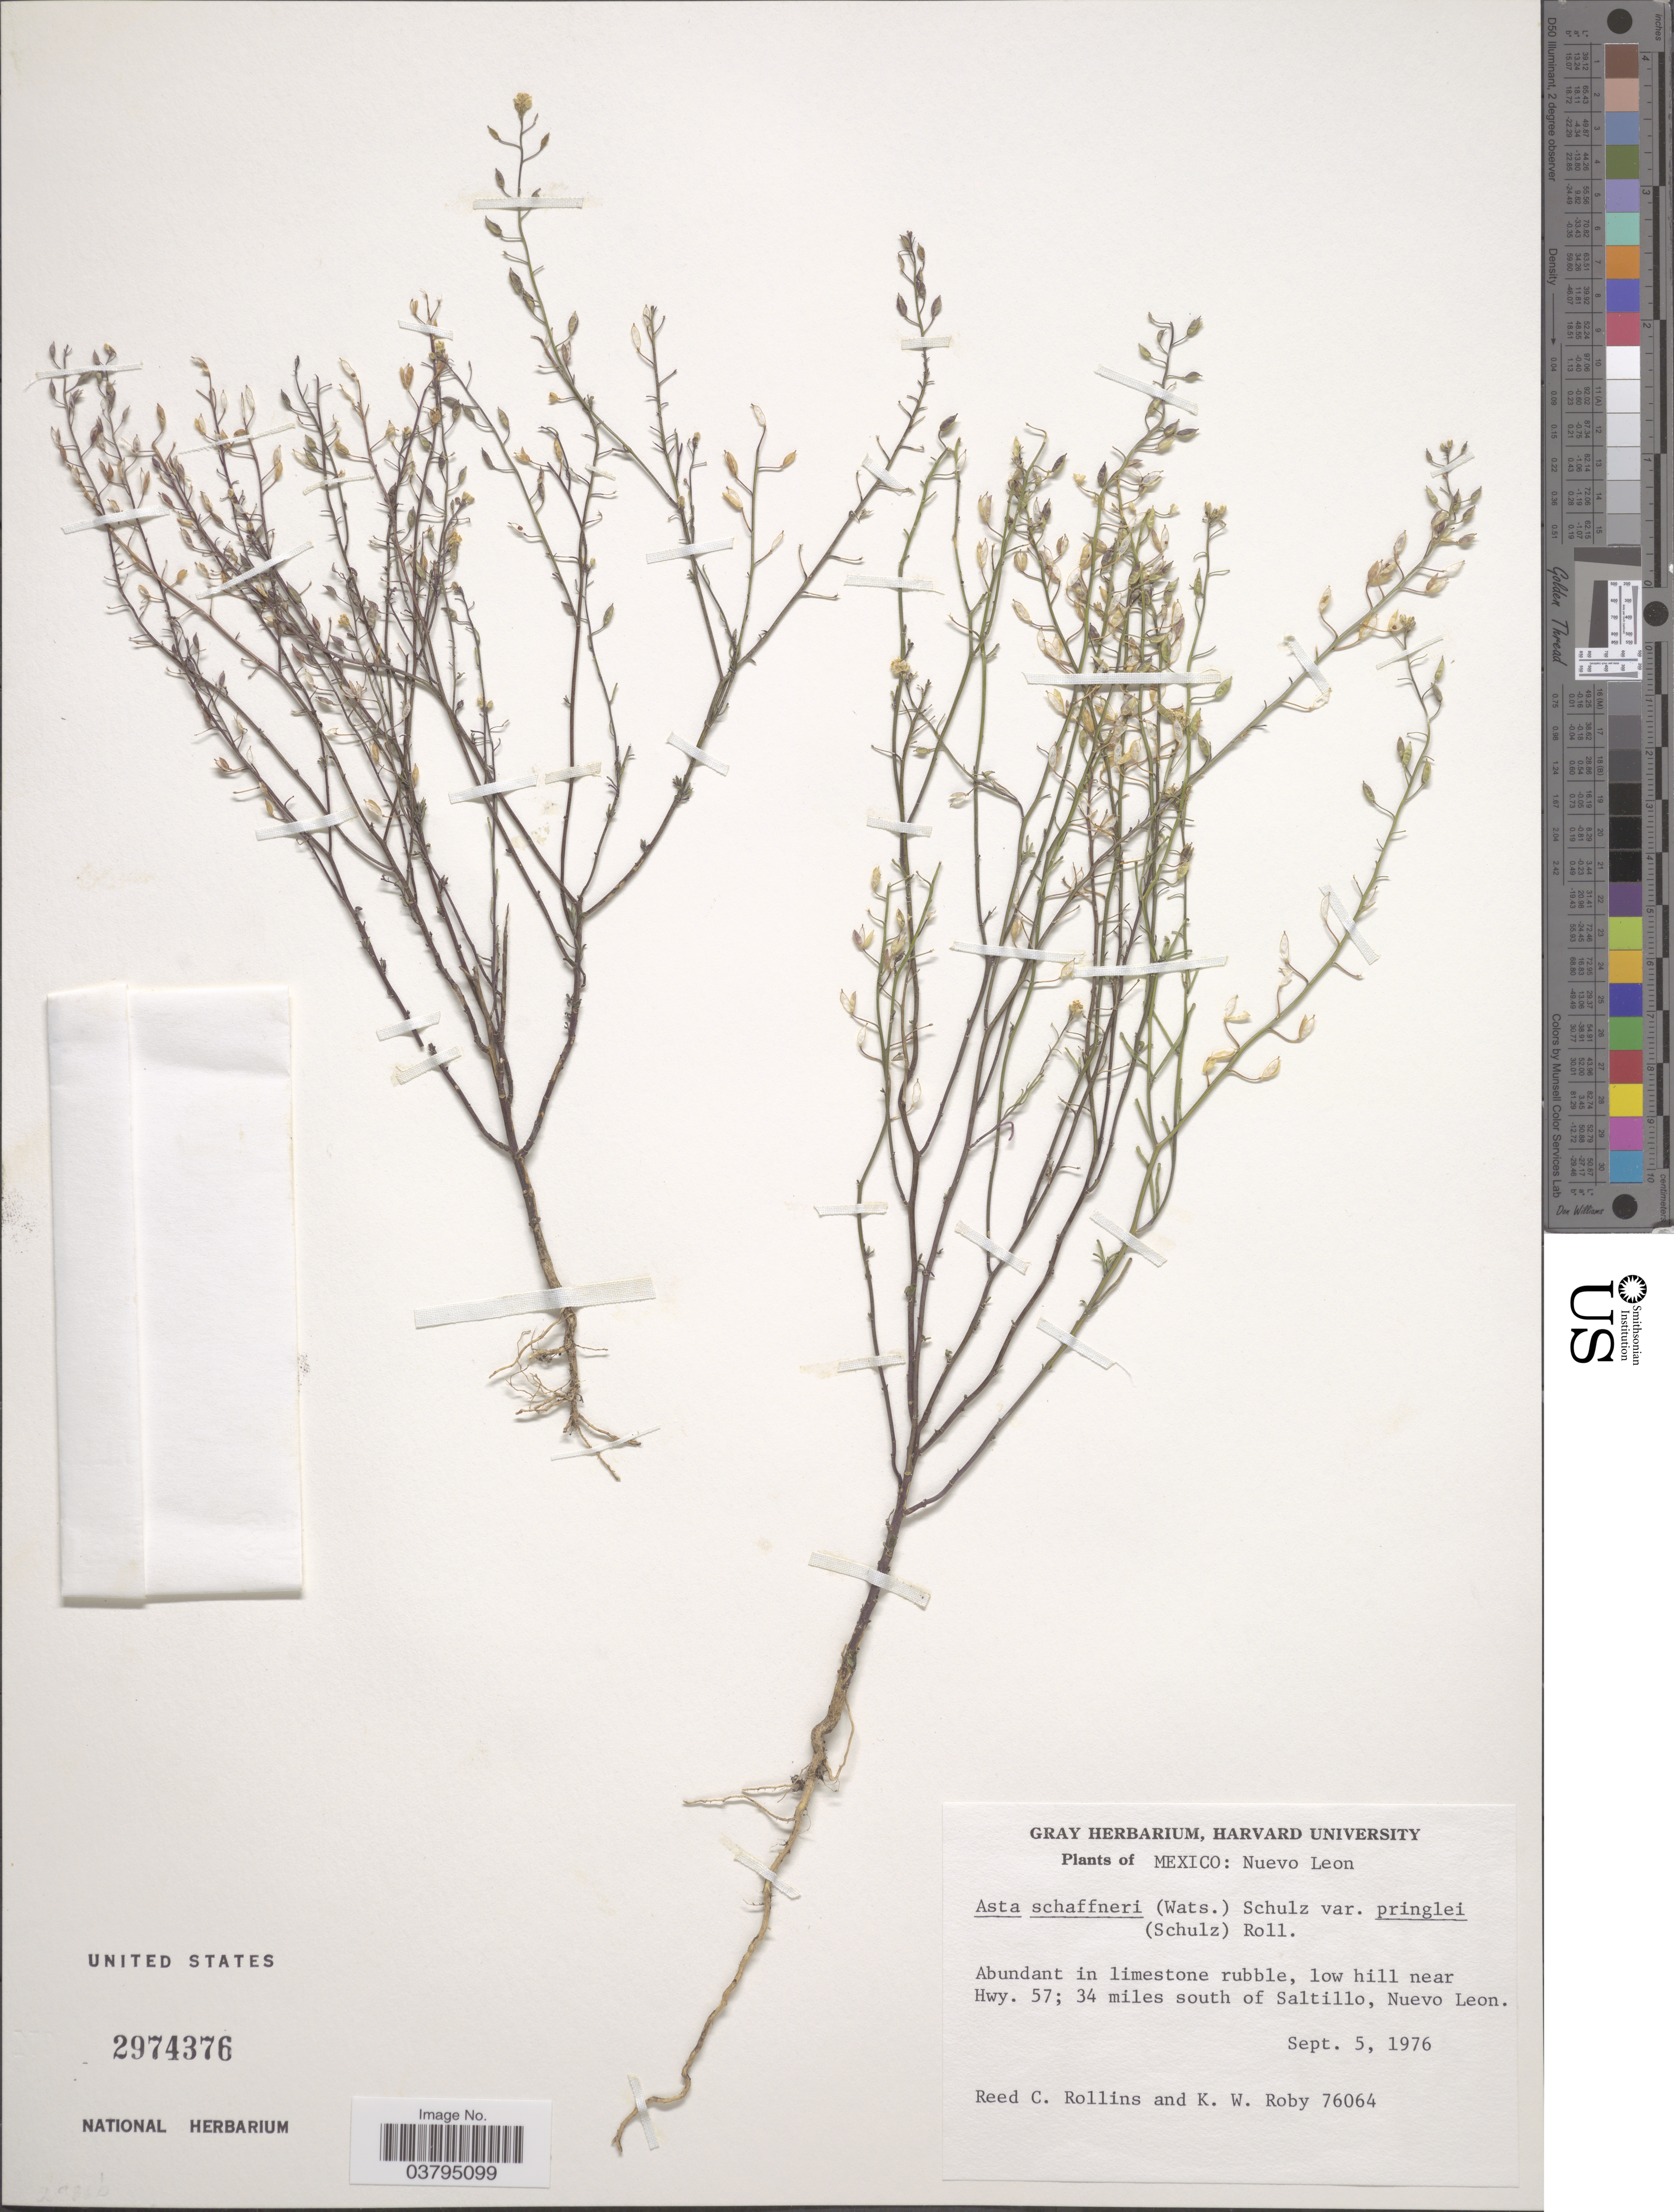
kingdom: Plantae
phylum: Tracheophyta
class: Magnoliopsida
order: Brassicales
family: Brassicaceae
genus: Asta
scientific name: Asta schaffneri var. pringlei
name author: (O.E. Schulz) Rollins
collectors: R. C. Rollins & K. W. Roby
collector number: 76064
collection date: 1976-09-05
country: Mexico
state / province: Nuevo León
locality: Low hill near Hwy. 57; 34 miles south of Saltillo, Nuevo Leon.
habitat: abundant in limestone rubble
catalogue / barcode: US 2974376